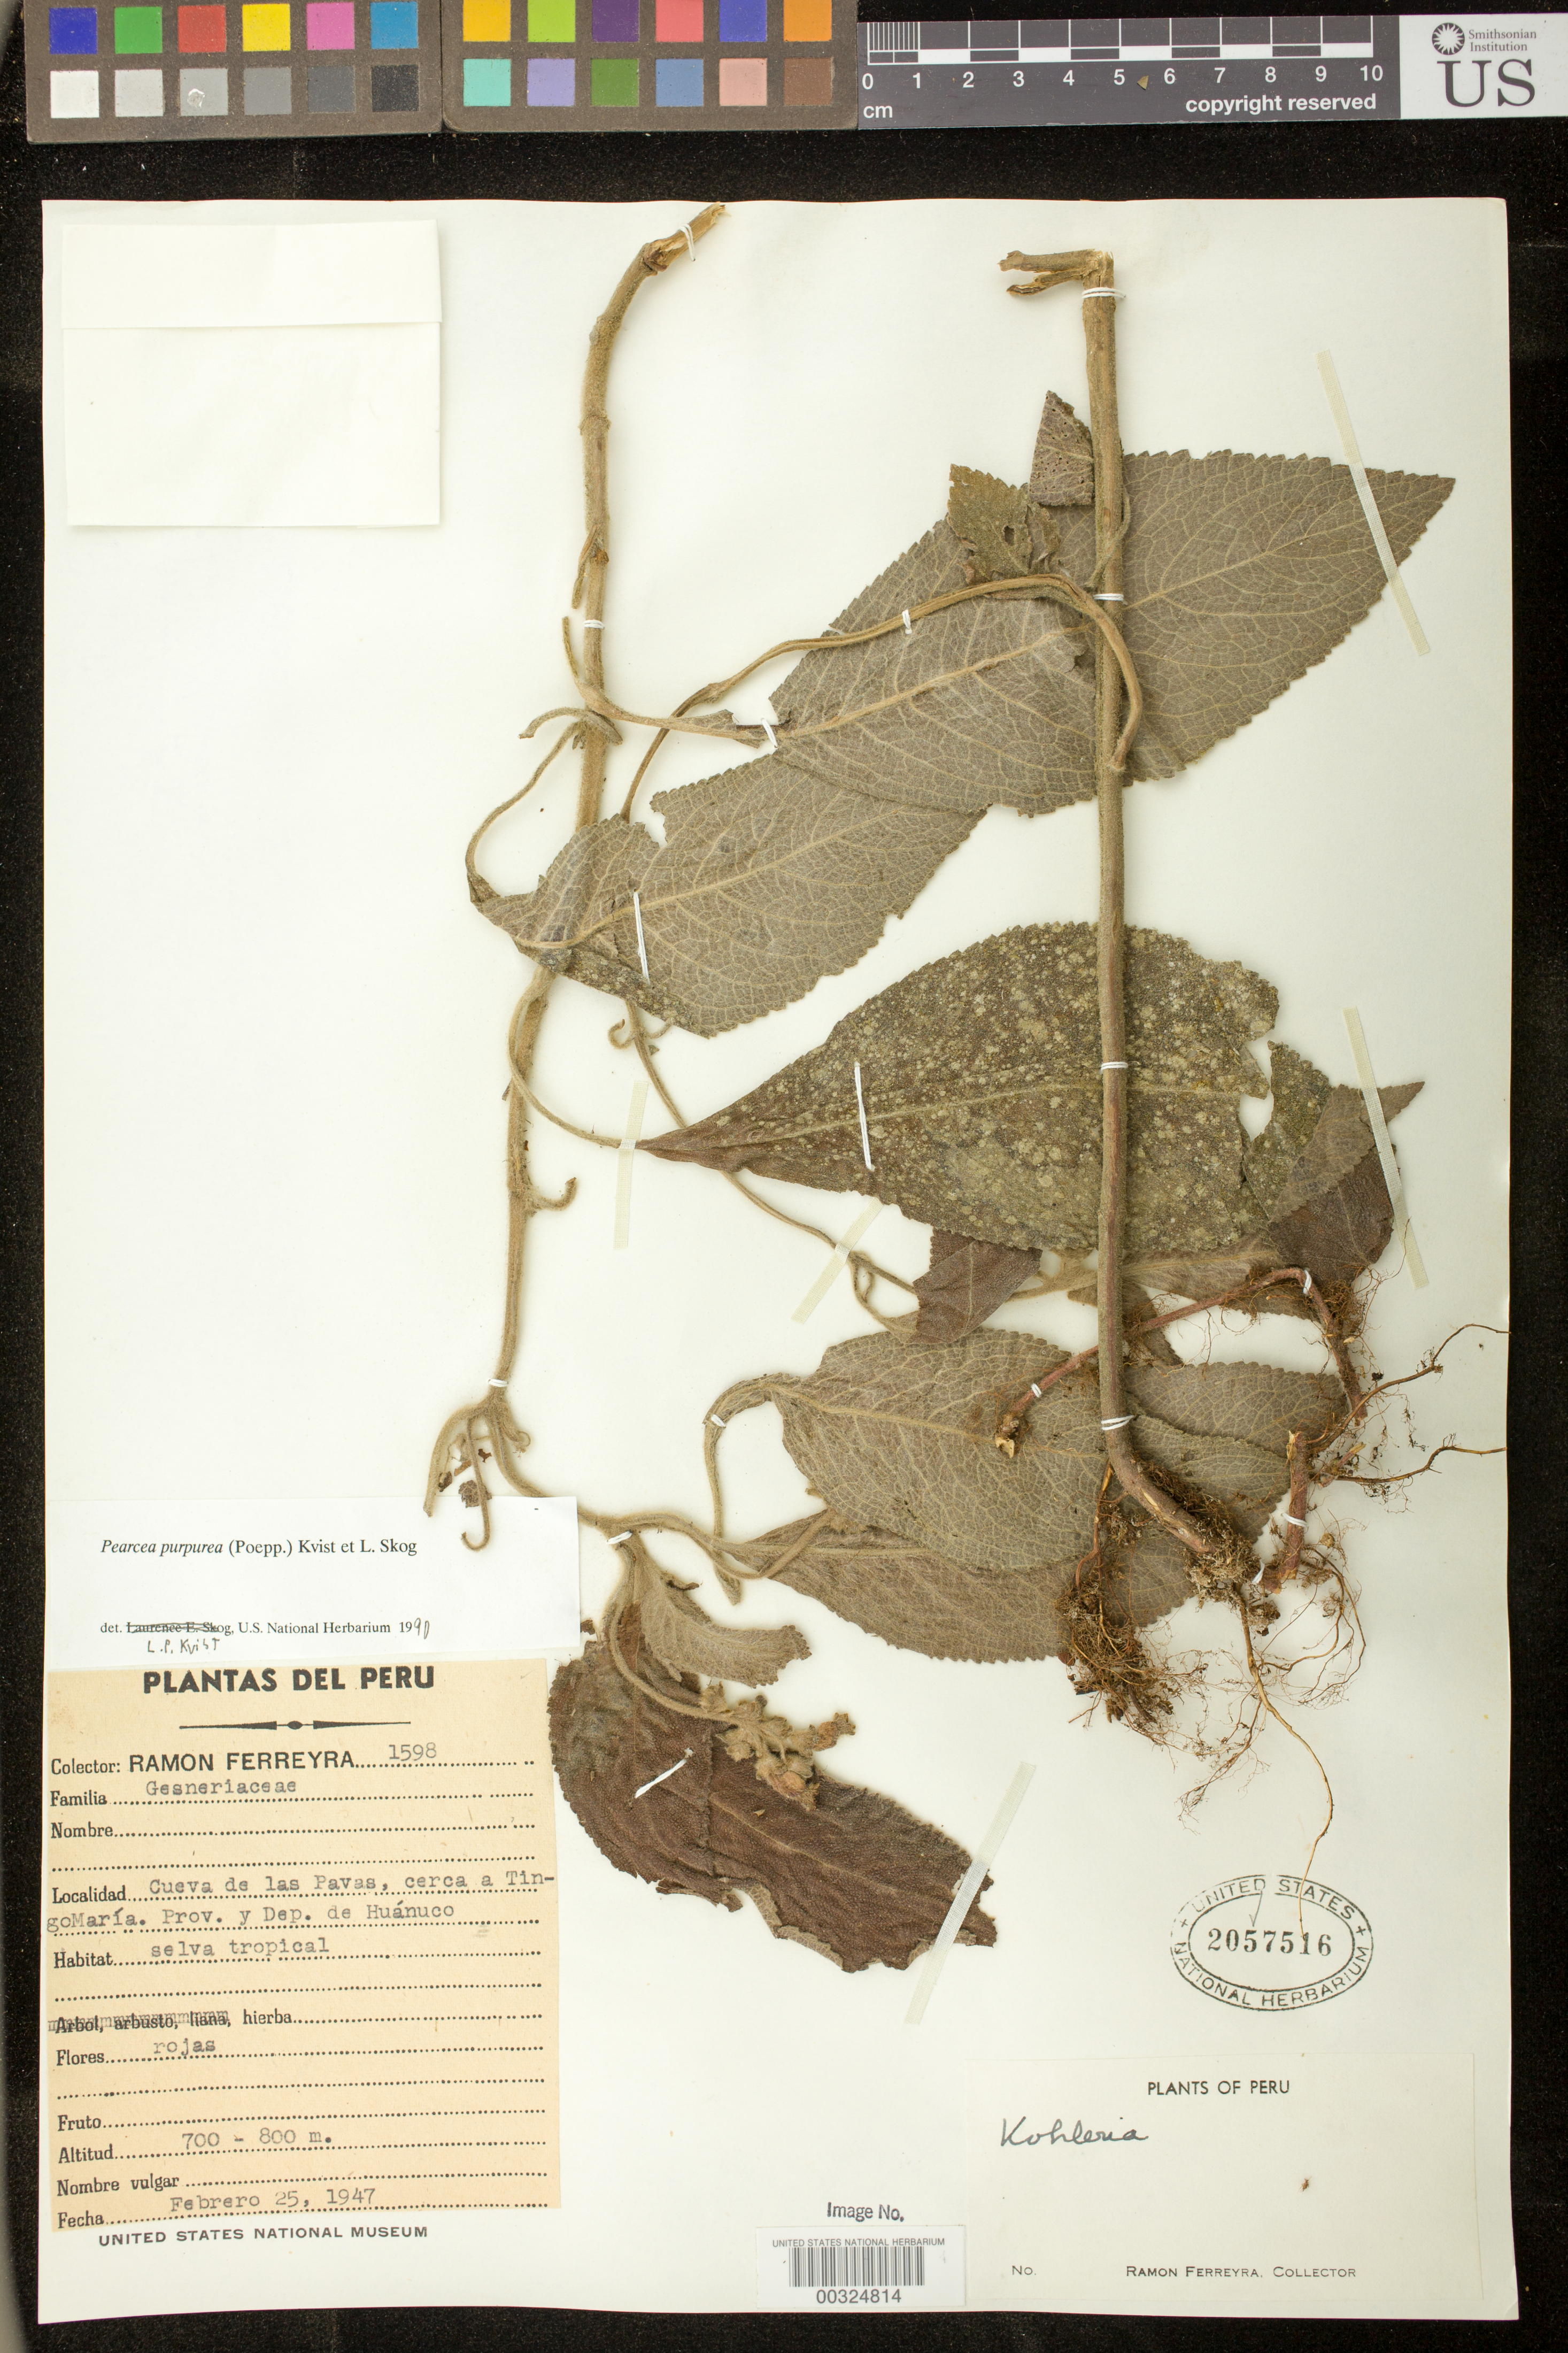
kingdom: Plantae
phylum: Tracheophyta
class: Magnoliopsida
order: Lamiales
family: Gesneriaceae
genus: Pearcea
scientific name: Pearcea purpurea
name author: (Poepp.) L.P. Kvist & L.E. Skog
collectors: R. A. Ferreyra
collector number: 1598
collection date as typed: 25 Feb 1947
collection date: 1947-02-25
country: Peru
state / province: Huánuco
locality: Cueva de Las Pavas, near Tingo Maria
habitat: Selva tropical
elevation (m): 700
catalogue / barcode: US 2057516